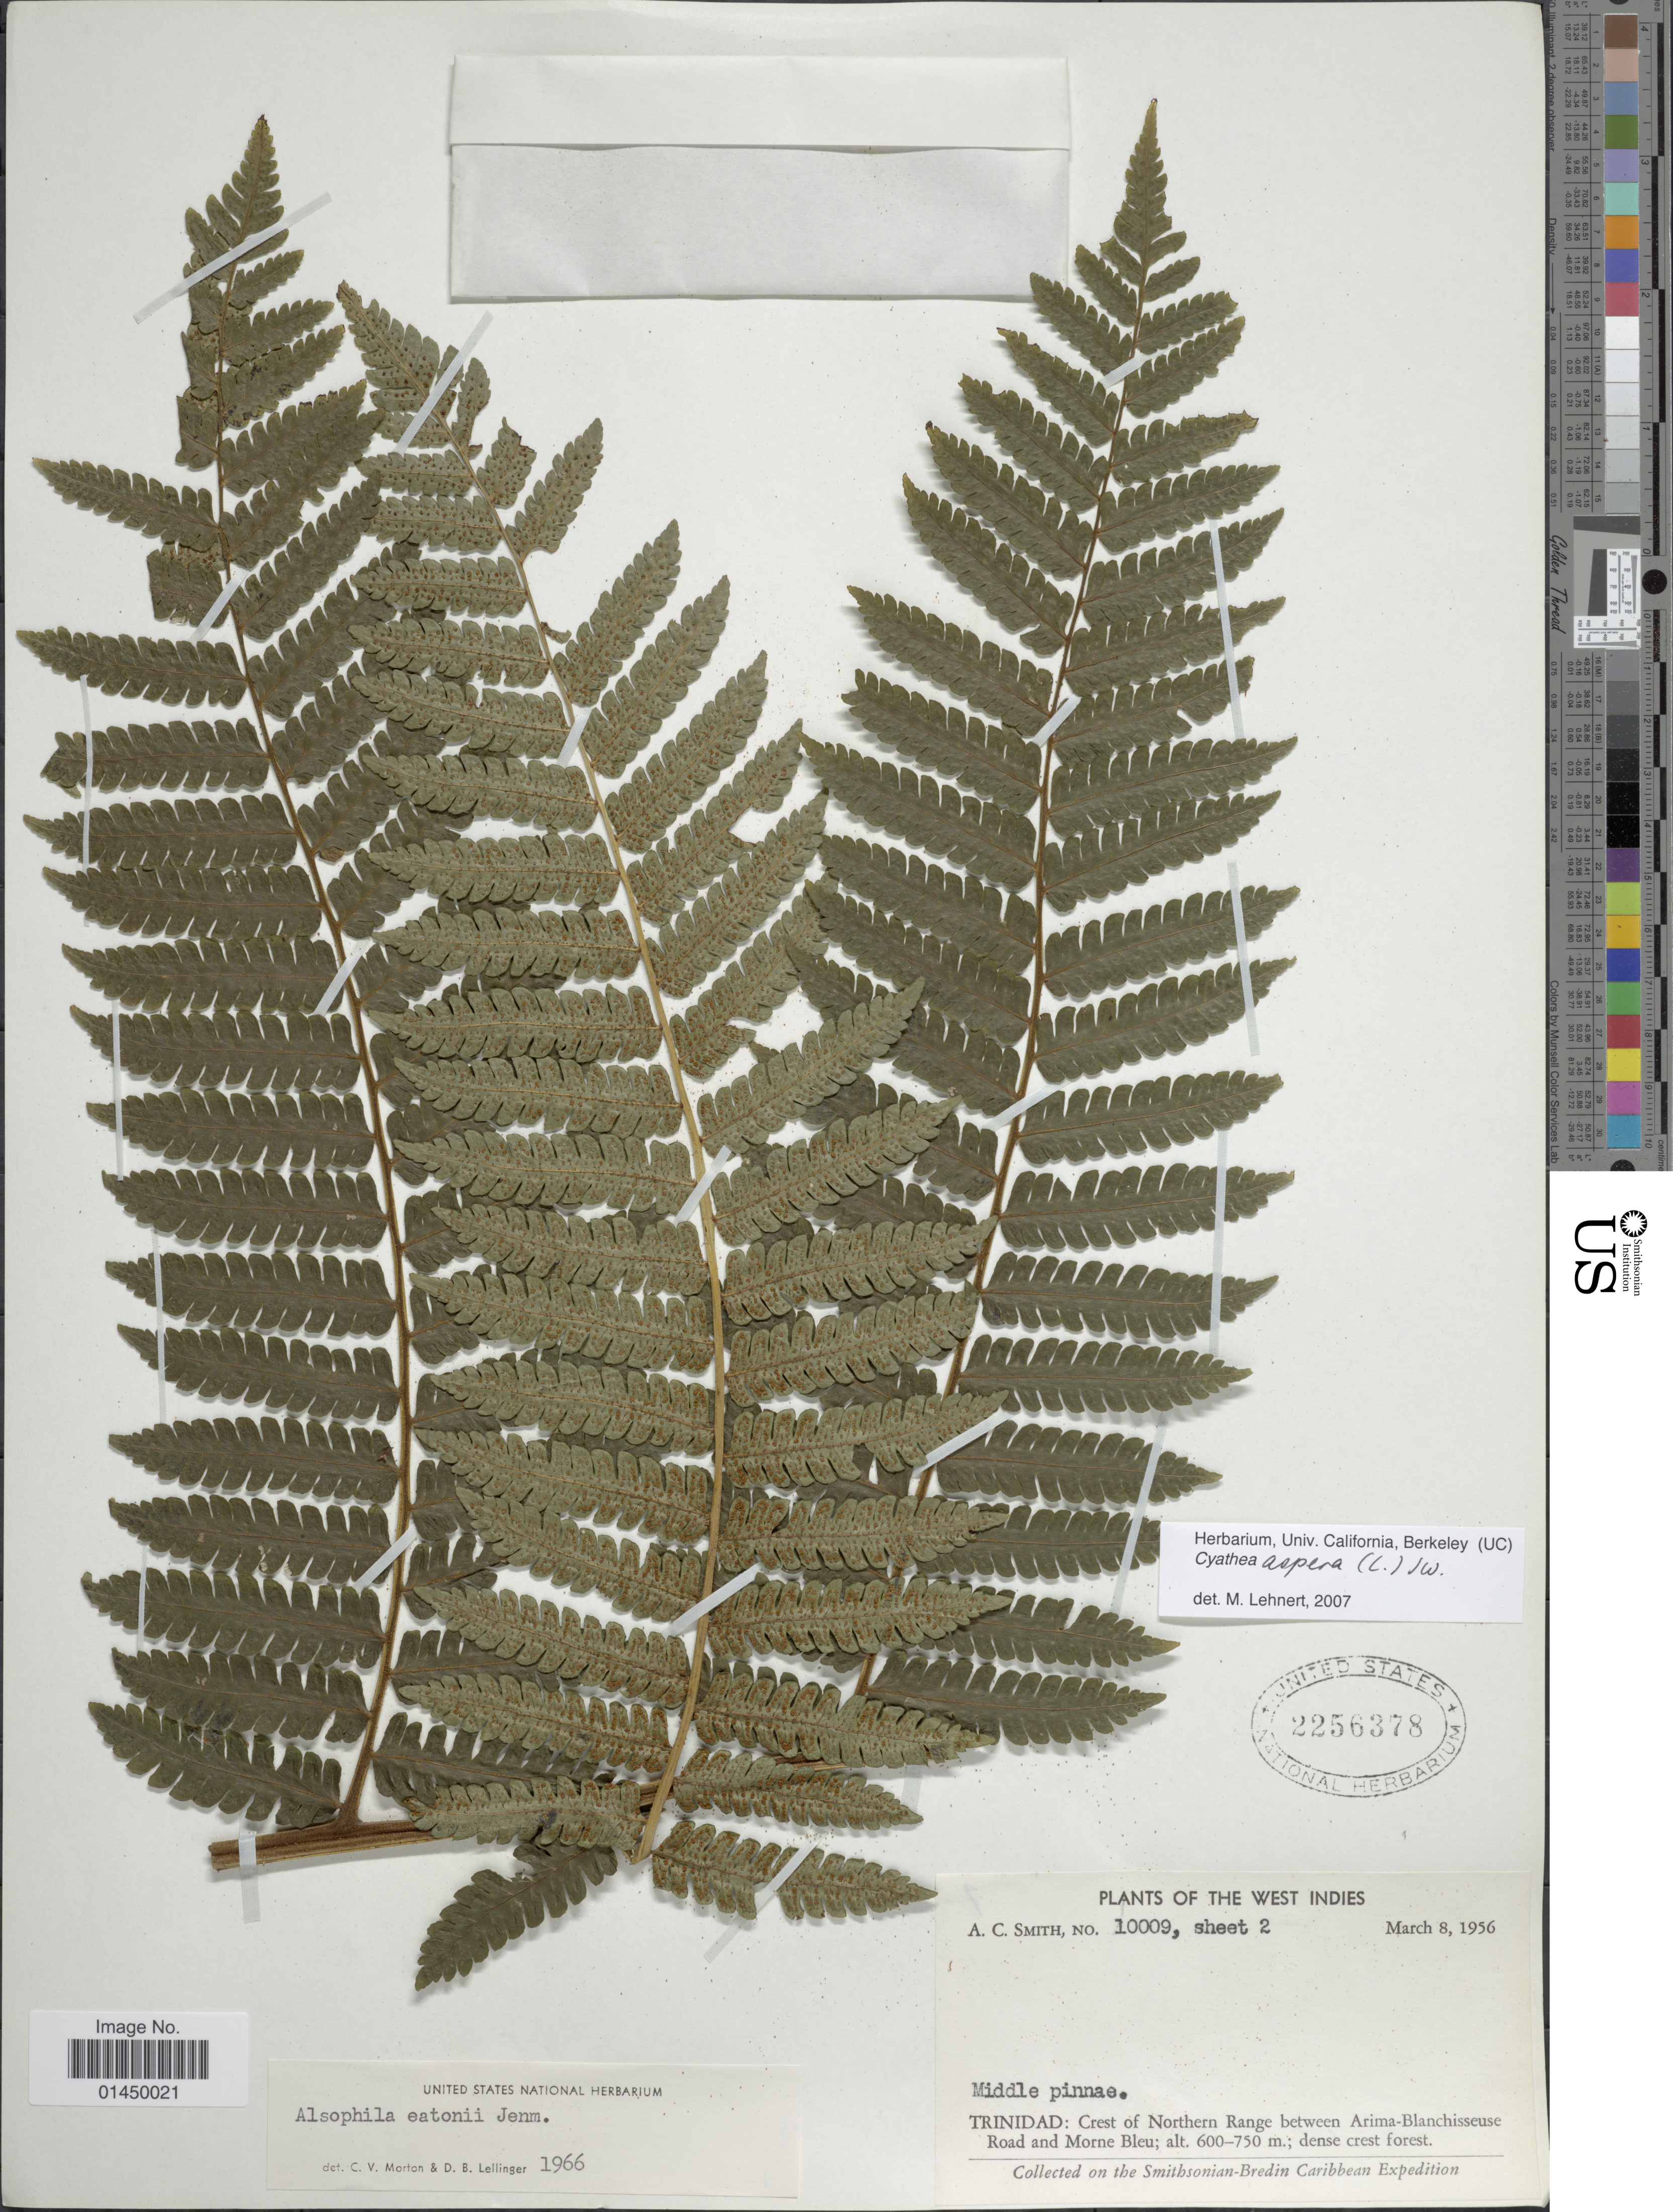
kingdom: Plantae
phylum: Tracheophyta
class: Polypodiopsida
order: Cyatheales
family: Cyatheaceae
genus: Cyathea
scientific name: Cyathea aspera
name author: (L.) Sw.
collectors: A. C. Smith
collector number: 10009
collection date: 1956-03-08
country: Trinidad and Tobago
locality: Trinidad: Crest Northern Range between Arima-Blanchisseuse Road and Morne Bleu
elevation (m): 600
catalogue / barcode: US 2256378